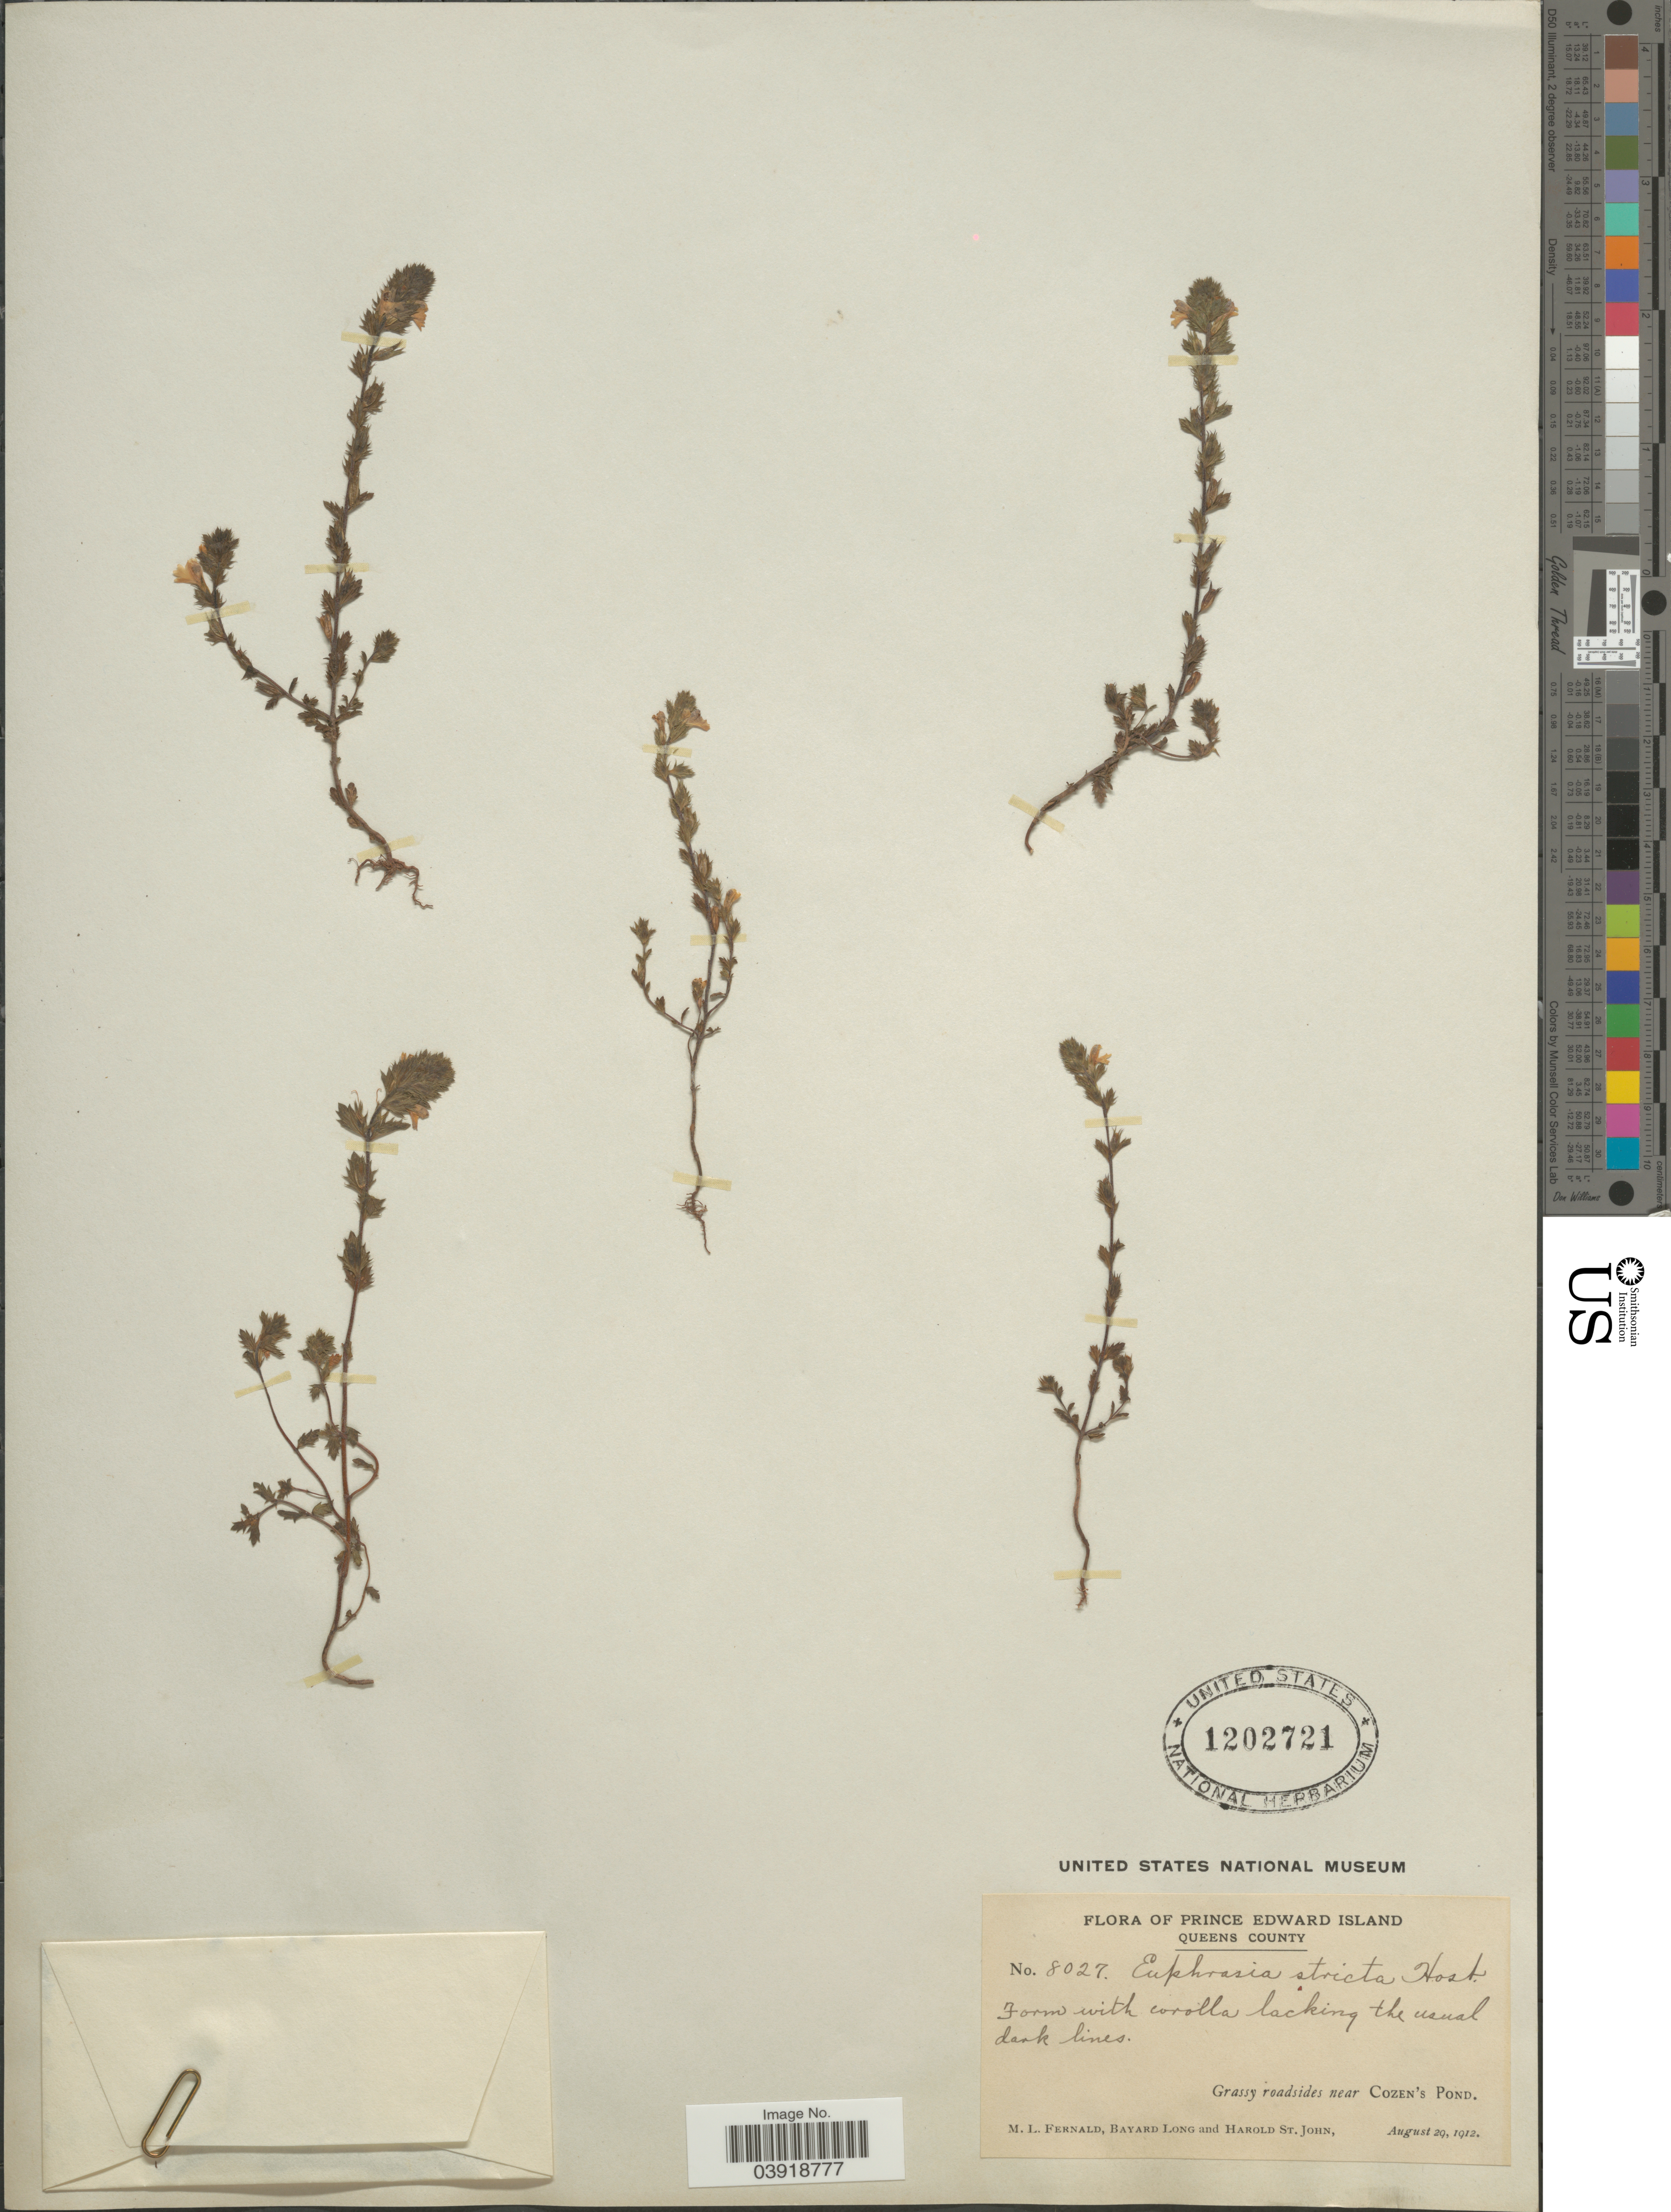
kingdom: Plantae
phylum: Tracheophyta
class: Magnoliopsida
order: Lamiales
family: Orobanchaceae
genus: Euphrasia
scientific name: Euphrasia stricta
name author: Kunth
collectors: M. L. Fernald, B. Long & H. St. John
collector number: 8027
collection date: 1912-08-29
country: Canada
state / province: Prince Edward Island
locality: Queens County. Grassy roadsides near Cozen's Pond.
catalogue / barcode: US 1202721